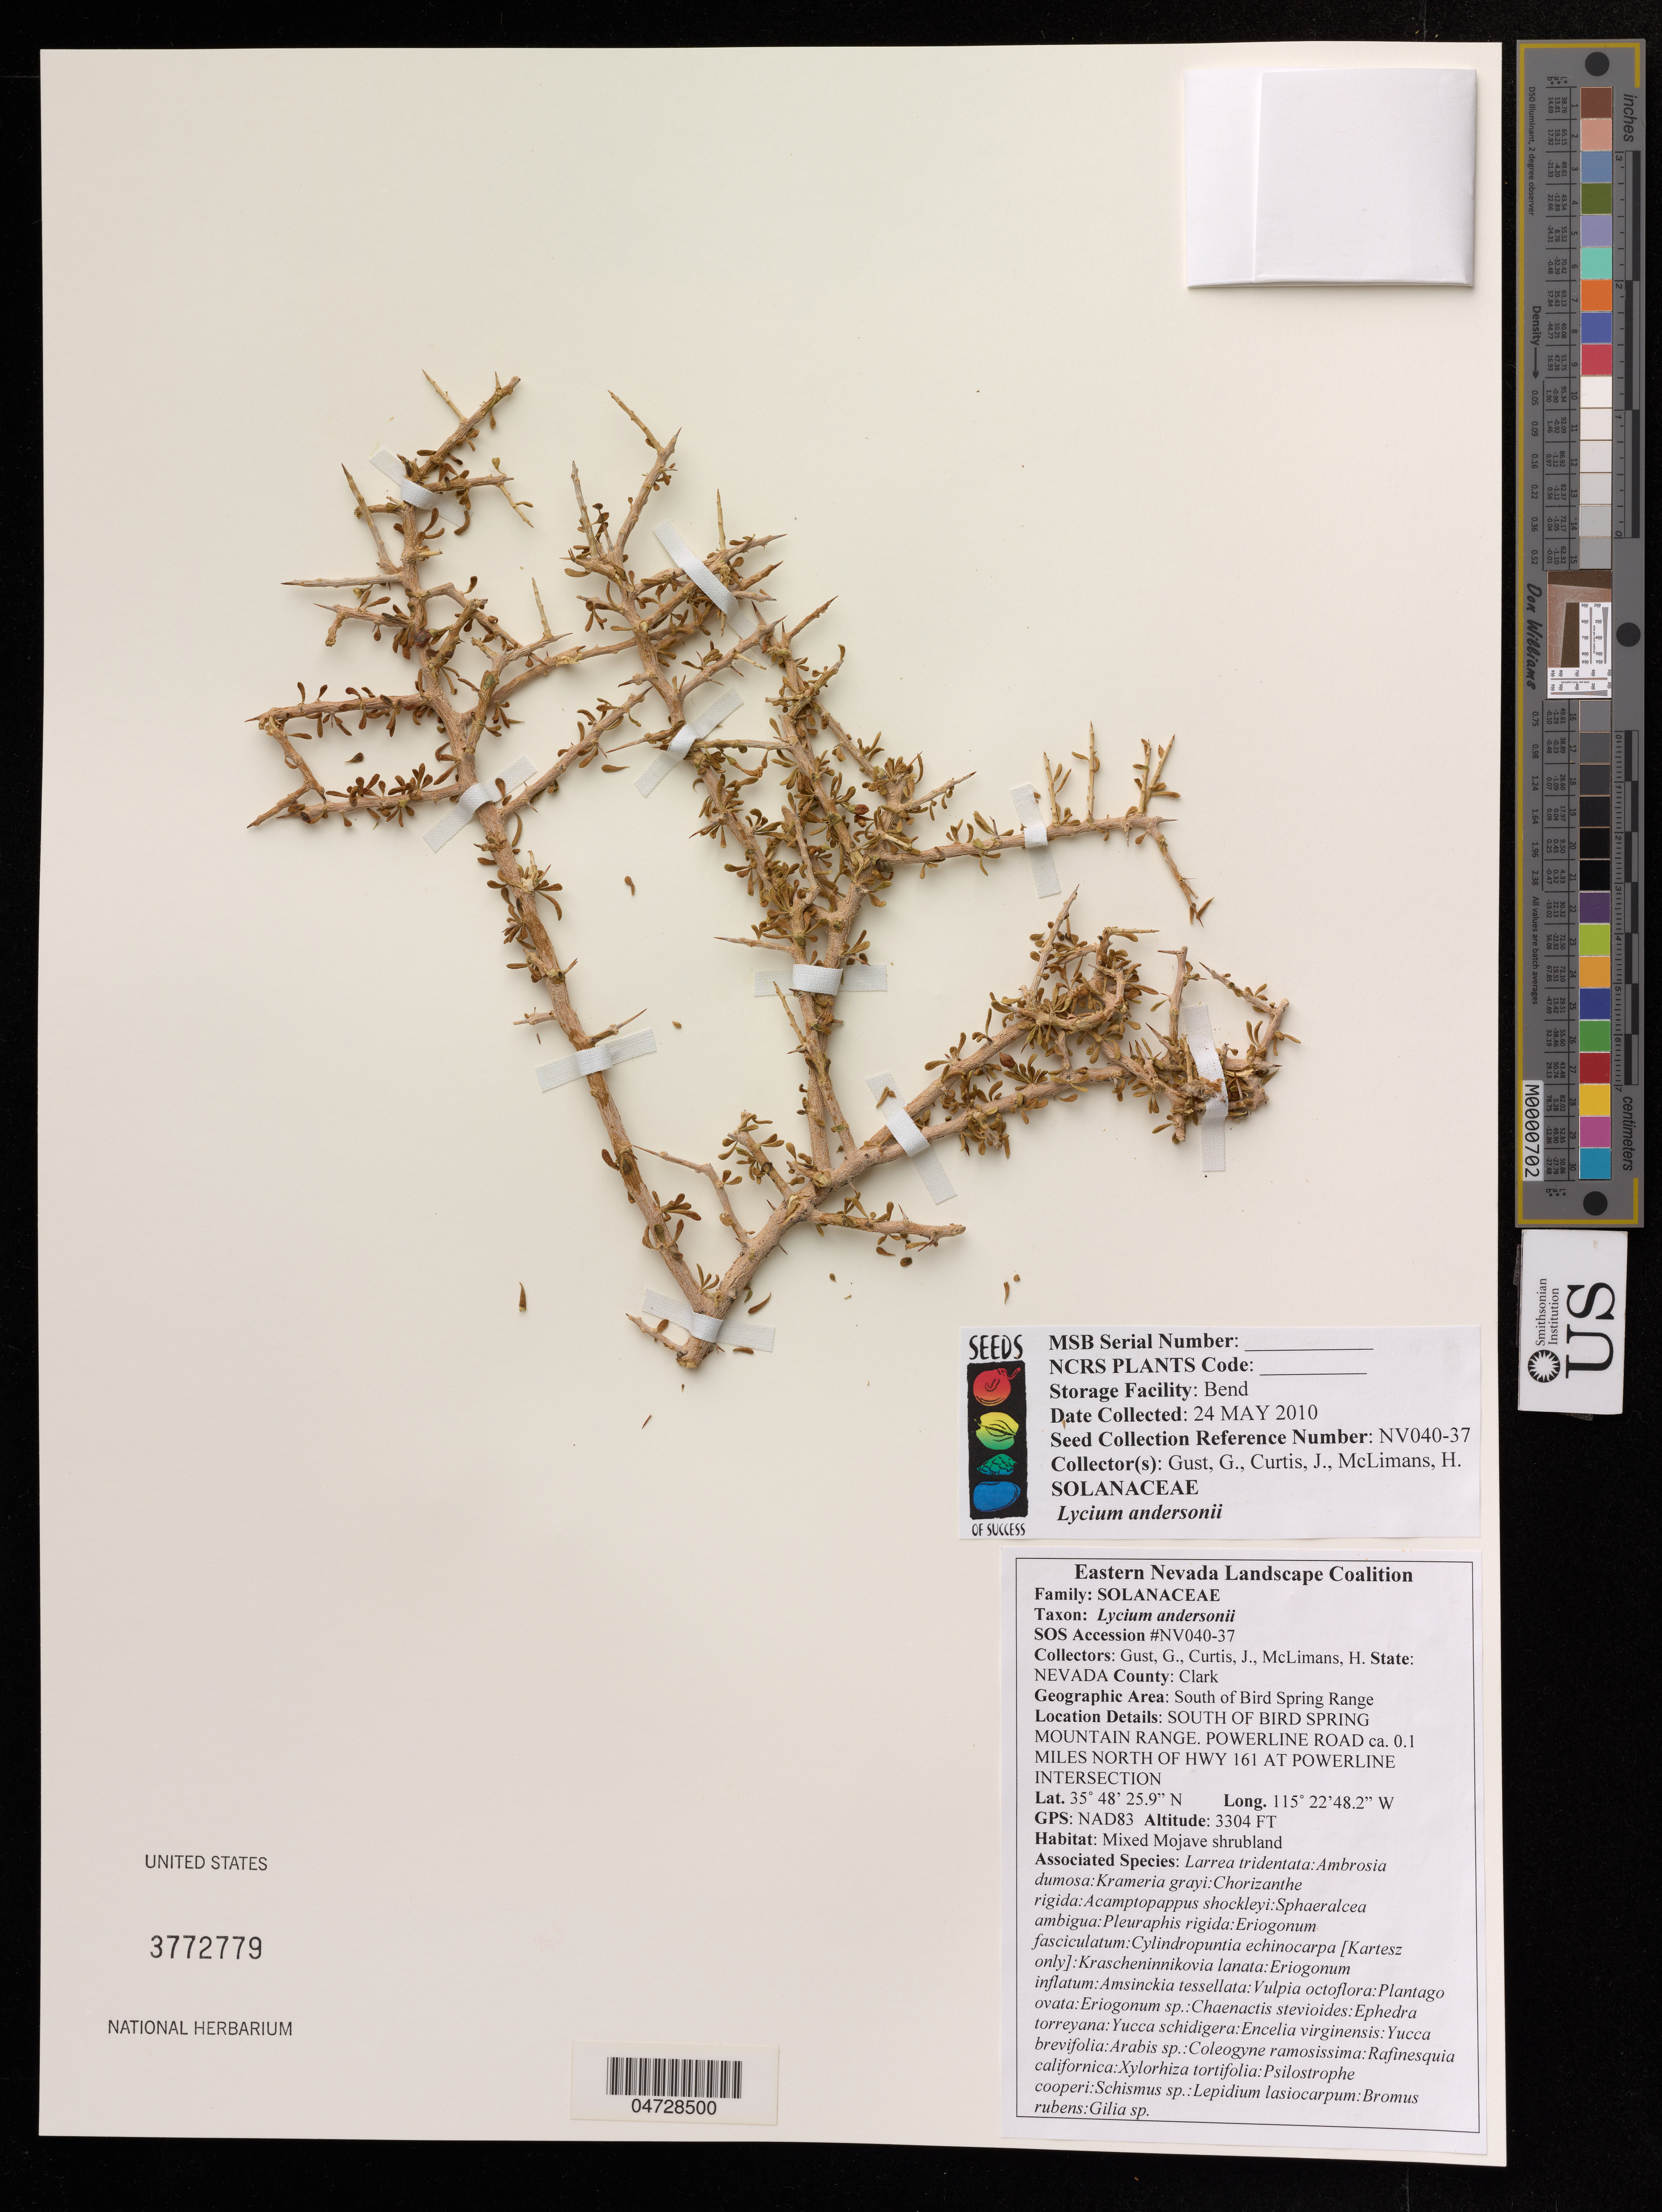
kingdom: Plantae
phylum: Tracheophyta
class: Magnoliopsida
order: Solanales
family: Solanaceae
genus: Lycium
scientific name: Lycium andersonii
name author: A. Gray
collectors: G. Gust, J. Curtis & H. McLimans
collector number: NV040-37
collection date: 2010-05-24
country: United States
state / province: Nevada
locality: County: Clark. South of Bird Range. South of Bird Spring Mountain Range. Powerline Road ca. 0.1 miles North of Hwy 161 at Powerline Intersection.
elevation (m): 1007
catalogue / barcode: US 3772779